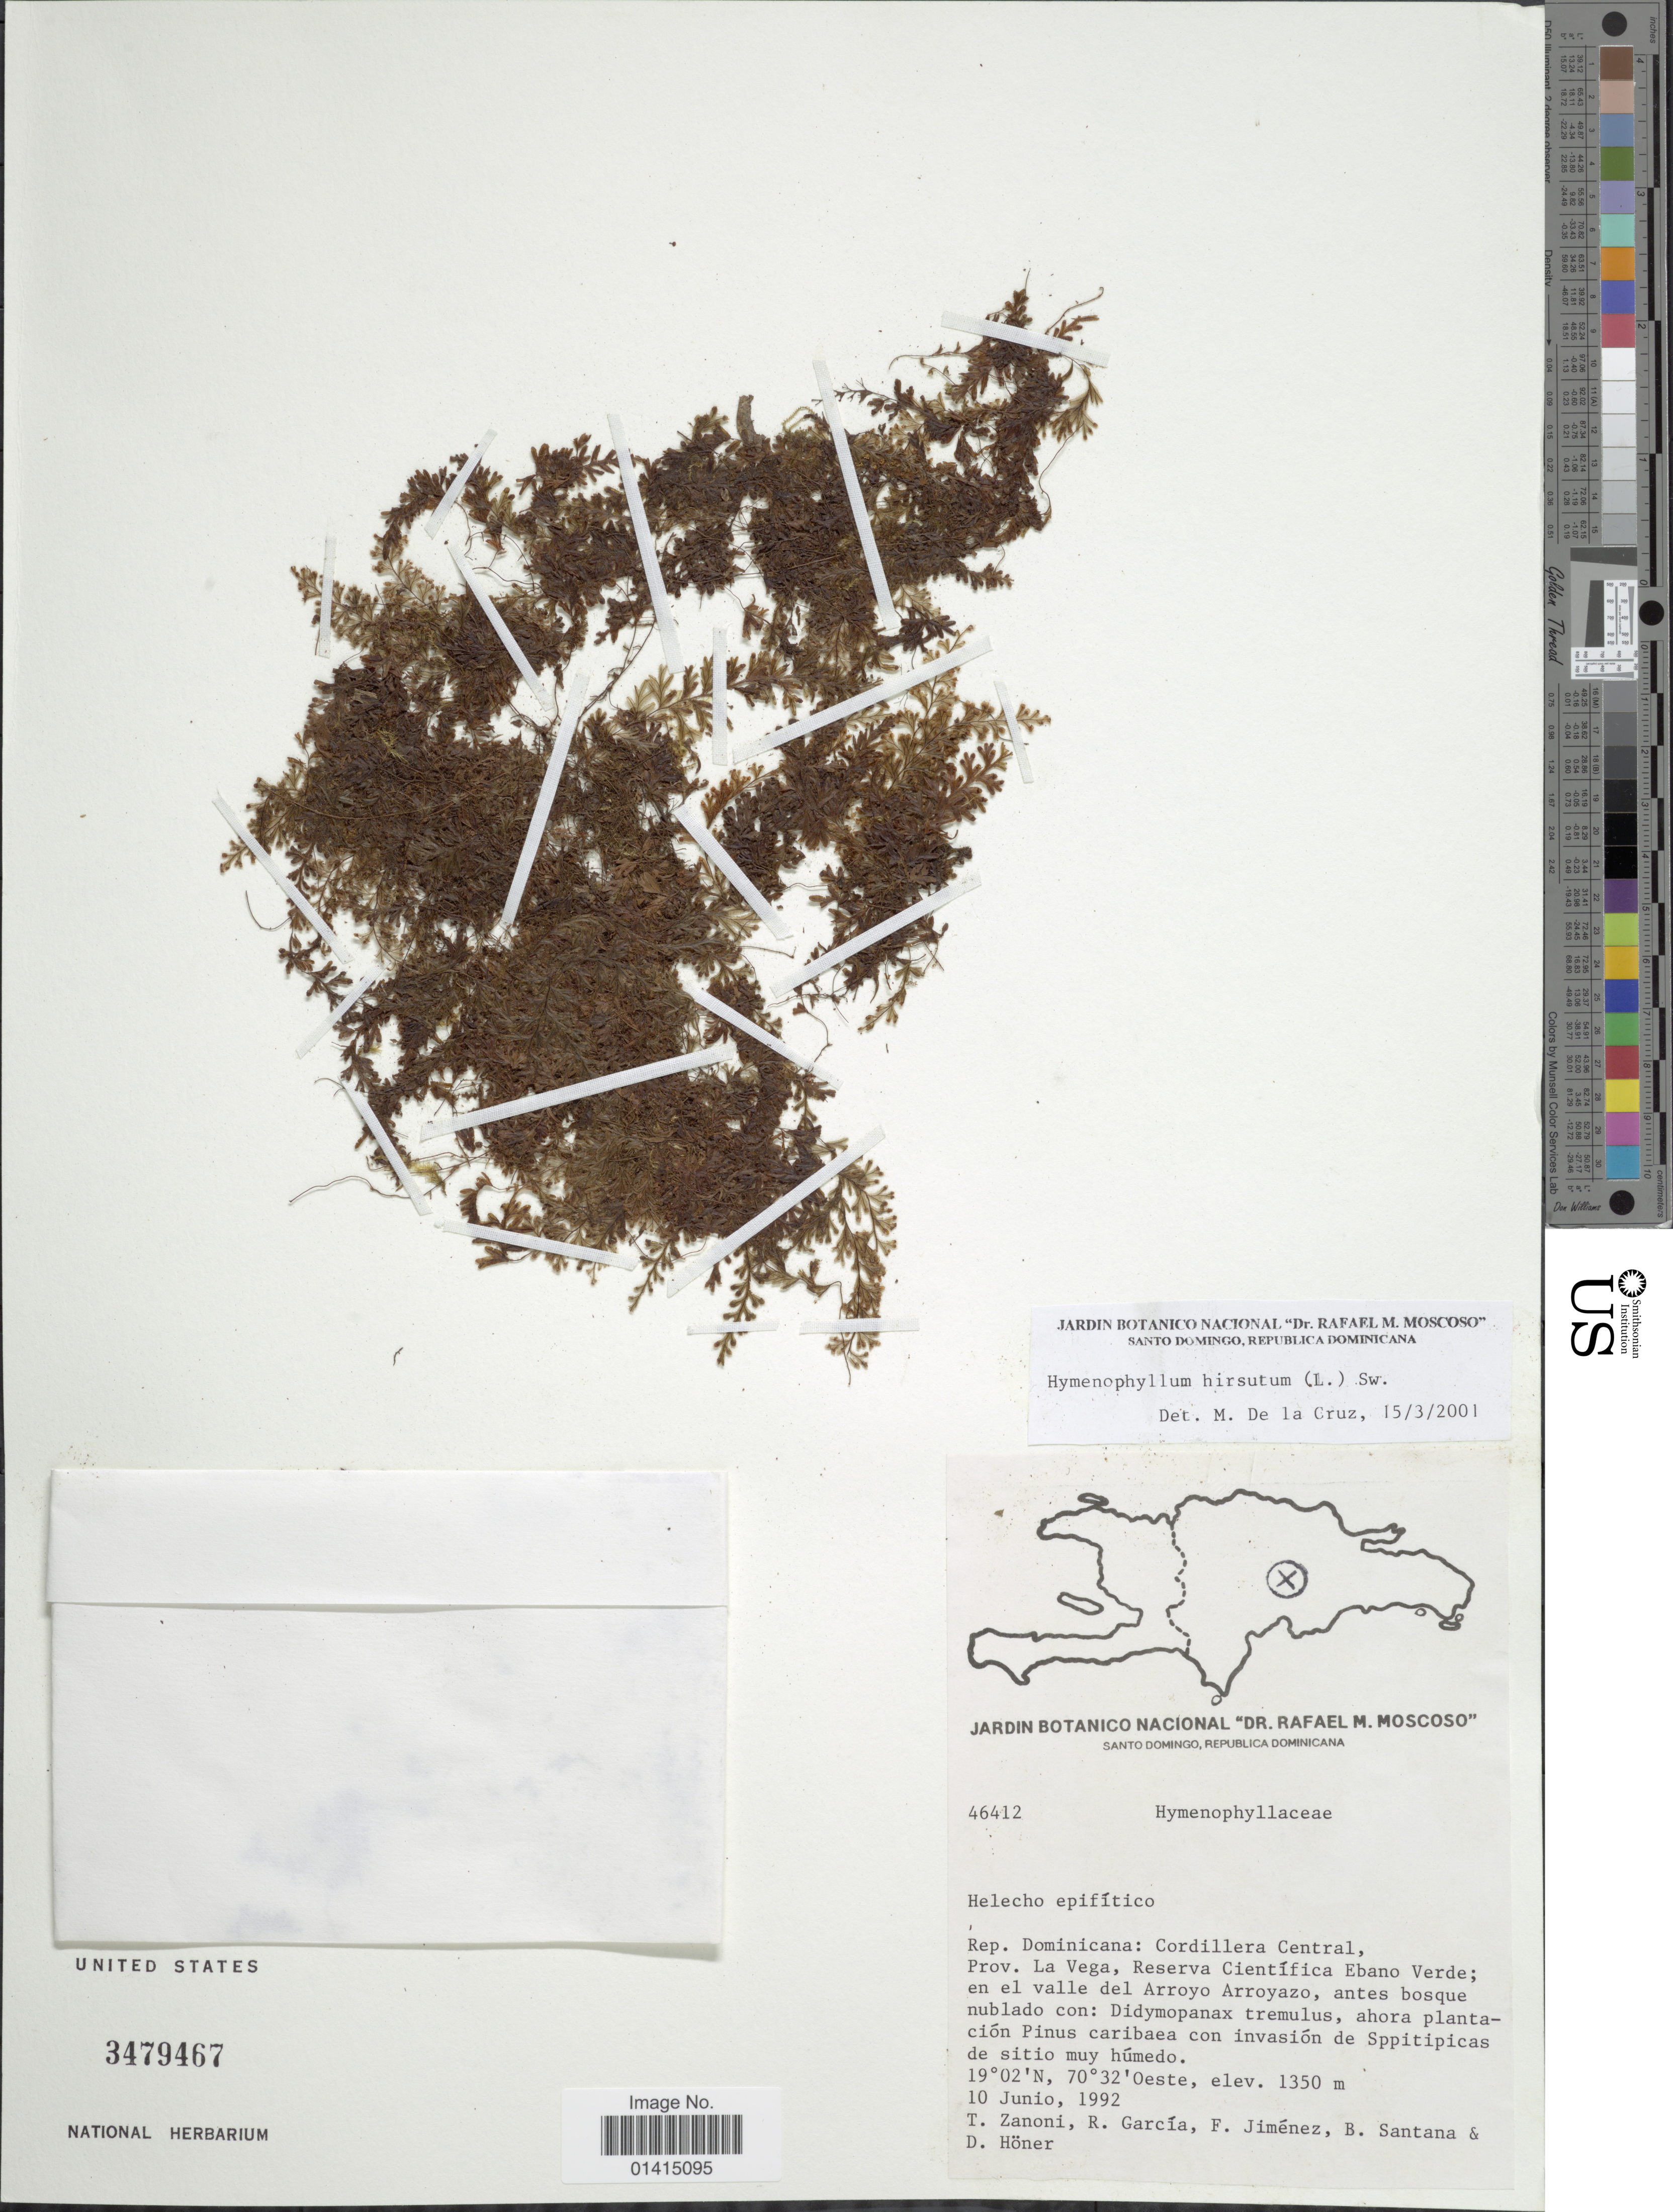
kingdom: Plantae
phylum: Tracheophyta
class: Polypodiopsida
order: Hymenophyllales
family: Hymenophyllaceae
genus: Hymenophyllum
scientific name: Hymenophyllum hirsutum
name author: (L.) Sw.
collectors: T. A. Zanoni, R. García, F. Jiménez, B. Santana & D. Höner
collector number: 46412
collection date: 1992-06-10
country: Dominican Republic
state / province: La Vega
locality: Rep. Dominica: Cordillera Central, Prov. La Vega, Reserva Cientifica Ebano Verde; en el valle del Arroyo Arroyazo, antes bosque nublado con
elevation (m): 1350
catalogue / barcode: US 3479467